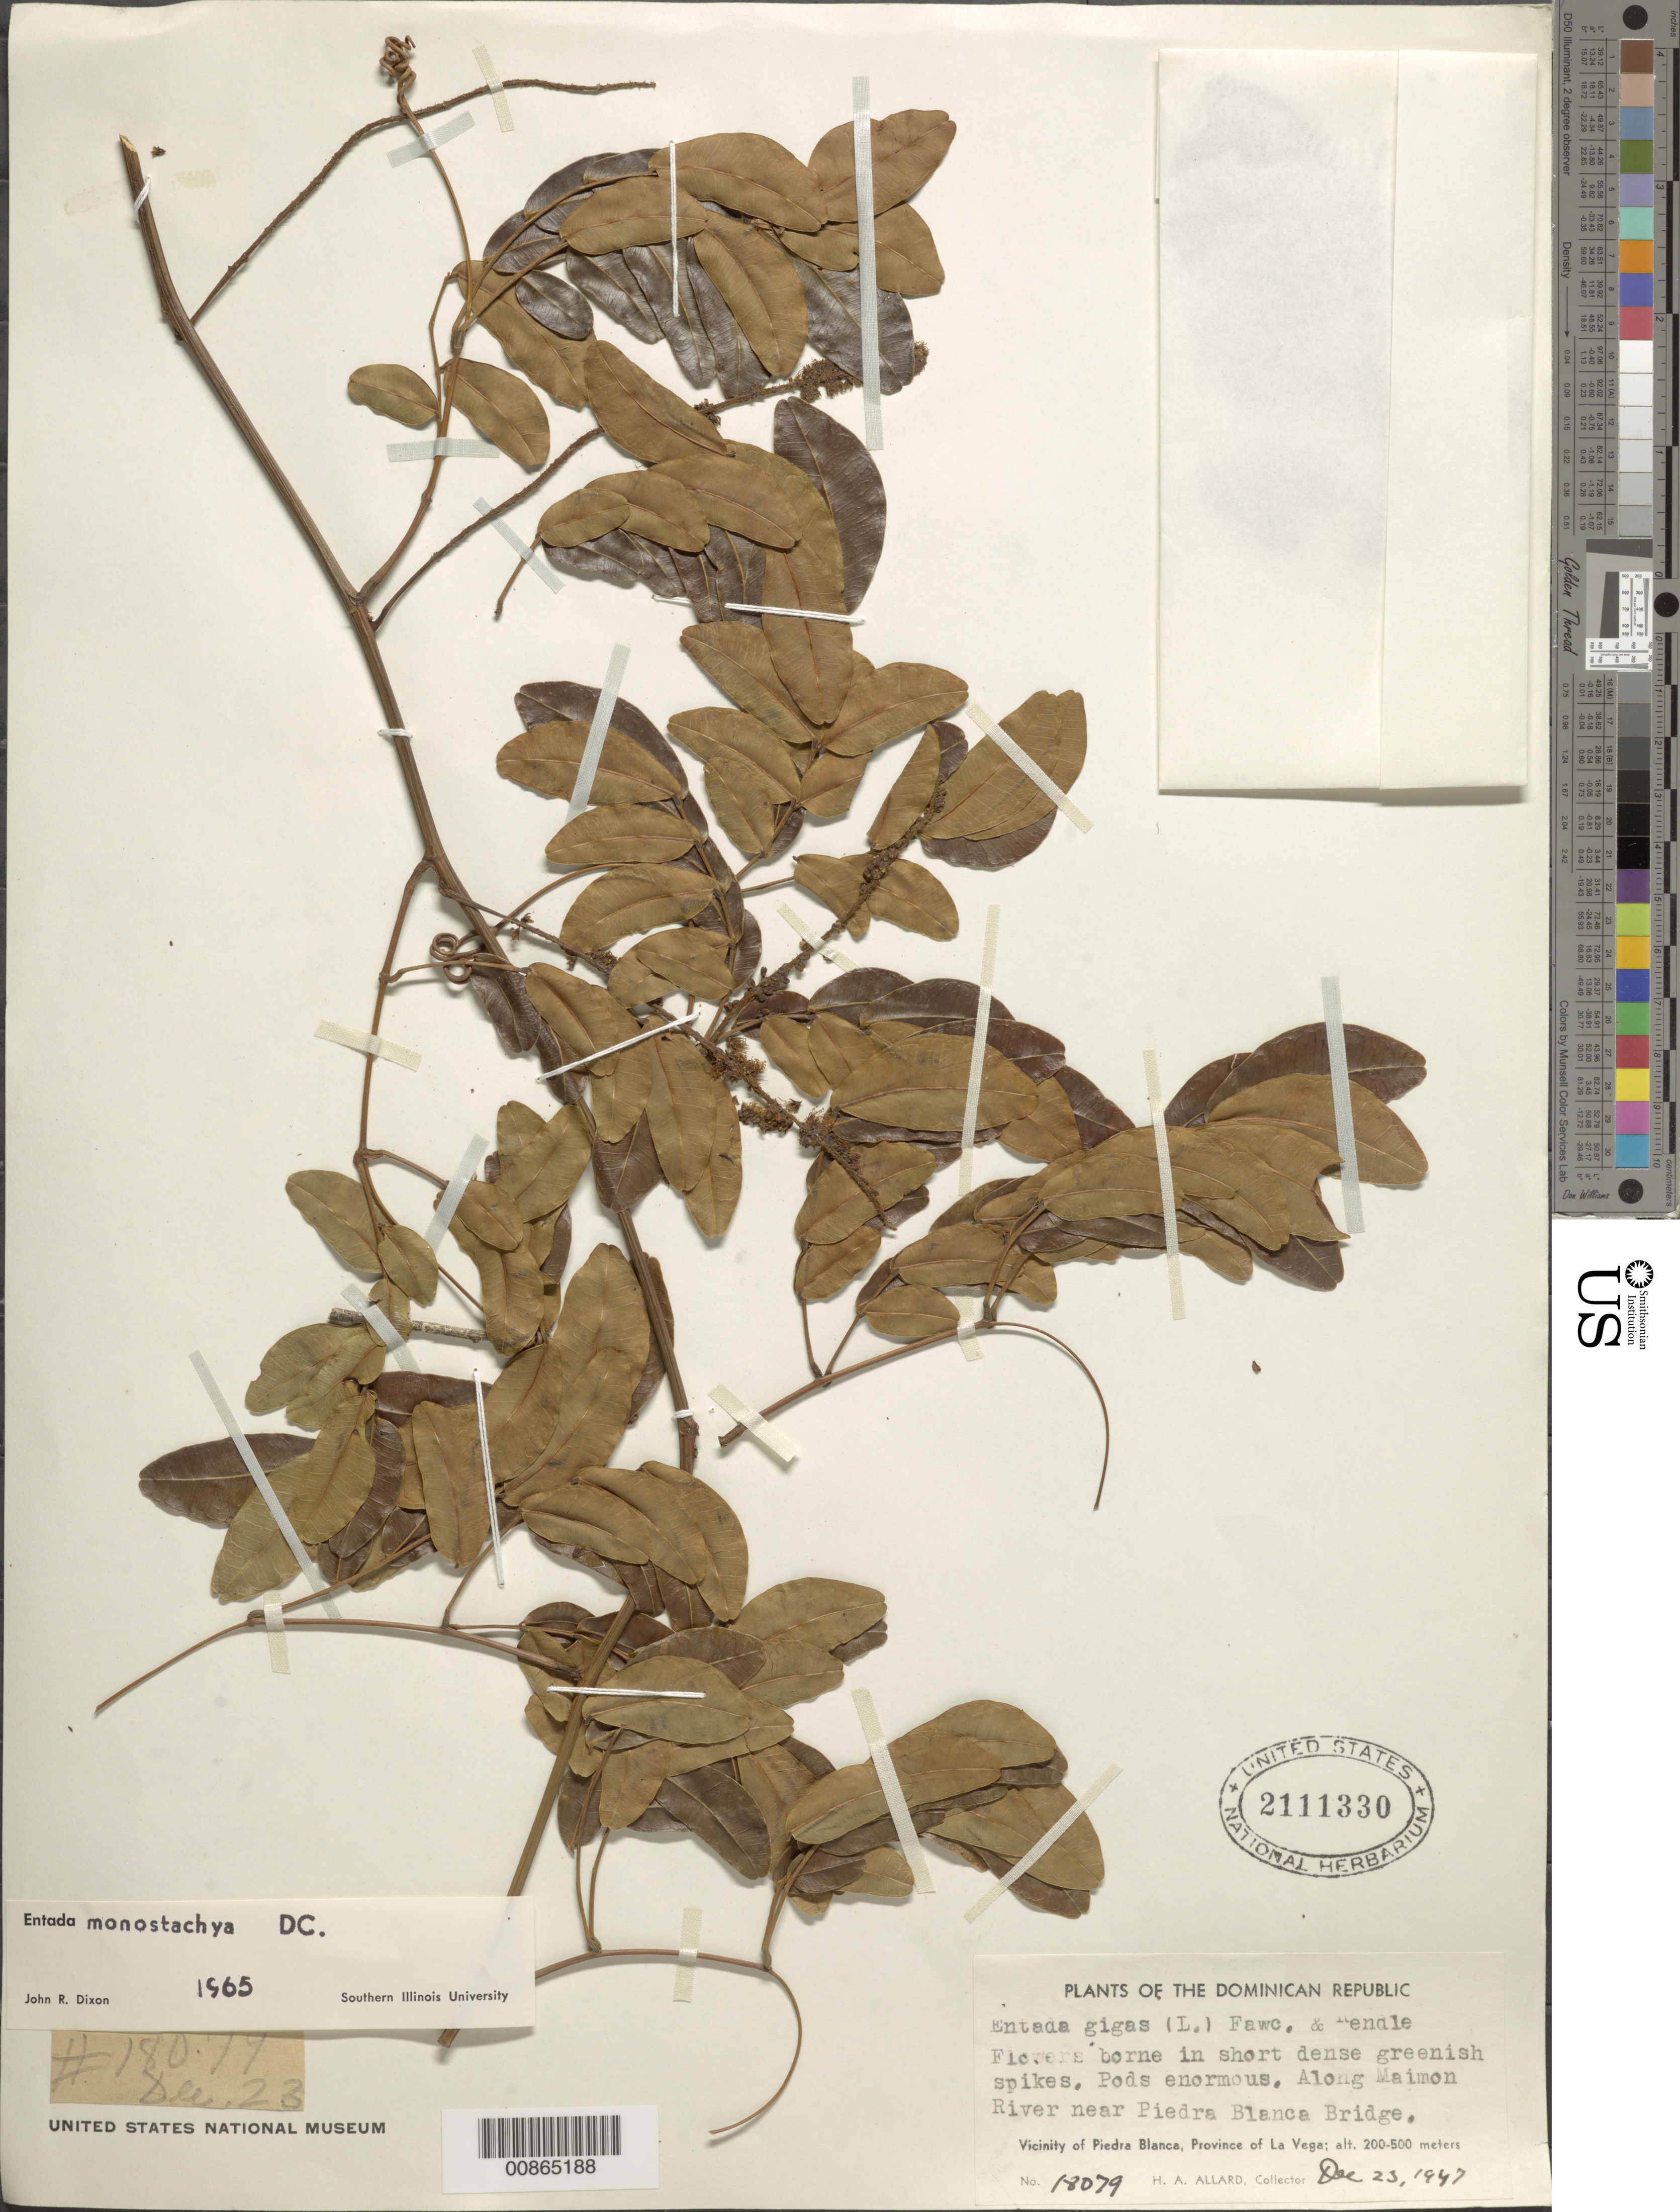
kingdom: Plantae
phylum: Tracheophyta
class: Magnoliopsida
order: Fabales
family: Fabaceae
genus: Entada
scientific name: Entada gigas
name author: (L.) Fawc. & Rendle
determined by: Strong, Mark T., (BOT), Smithsonian Institution - National Museum of Natural History (UNITED STATES)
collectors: H. A. Allard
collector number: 18079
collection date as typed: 23 Dec 1947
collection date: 1947-12-23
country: Dominican Republic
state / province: La Vega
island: Hispaniola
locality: Along Maimon River near Piedra Blanca Bridge.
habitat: Along river.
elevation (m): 200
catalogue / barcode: US 2111330